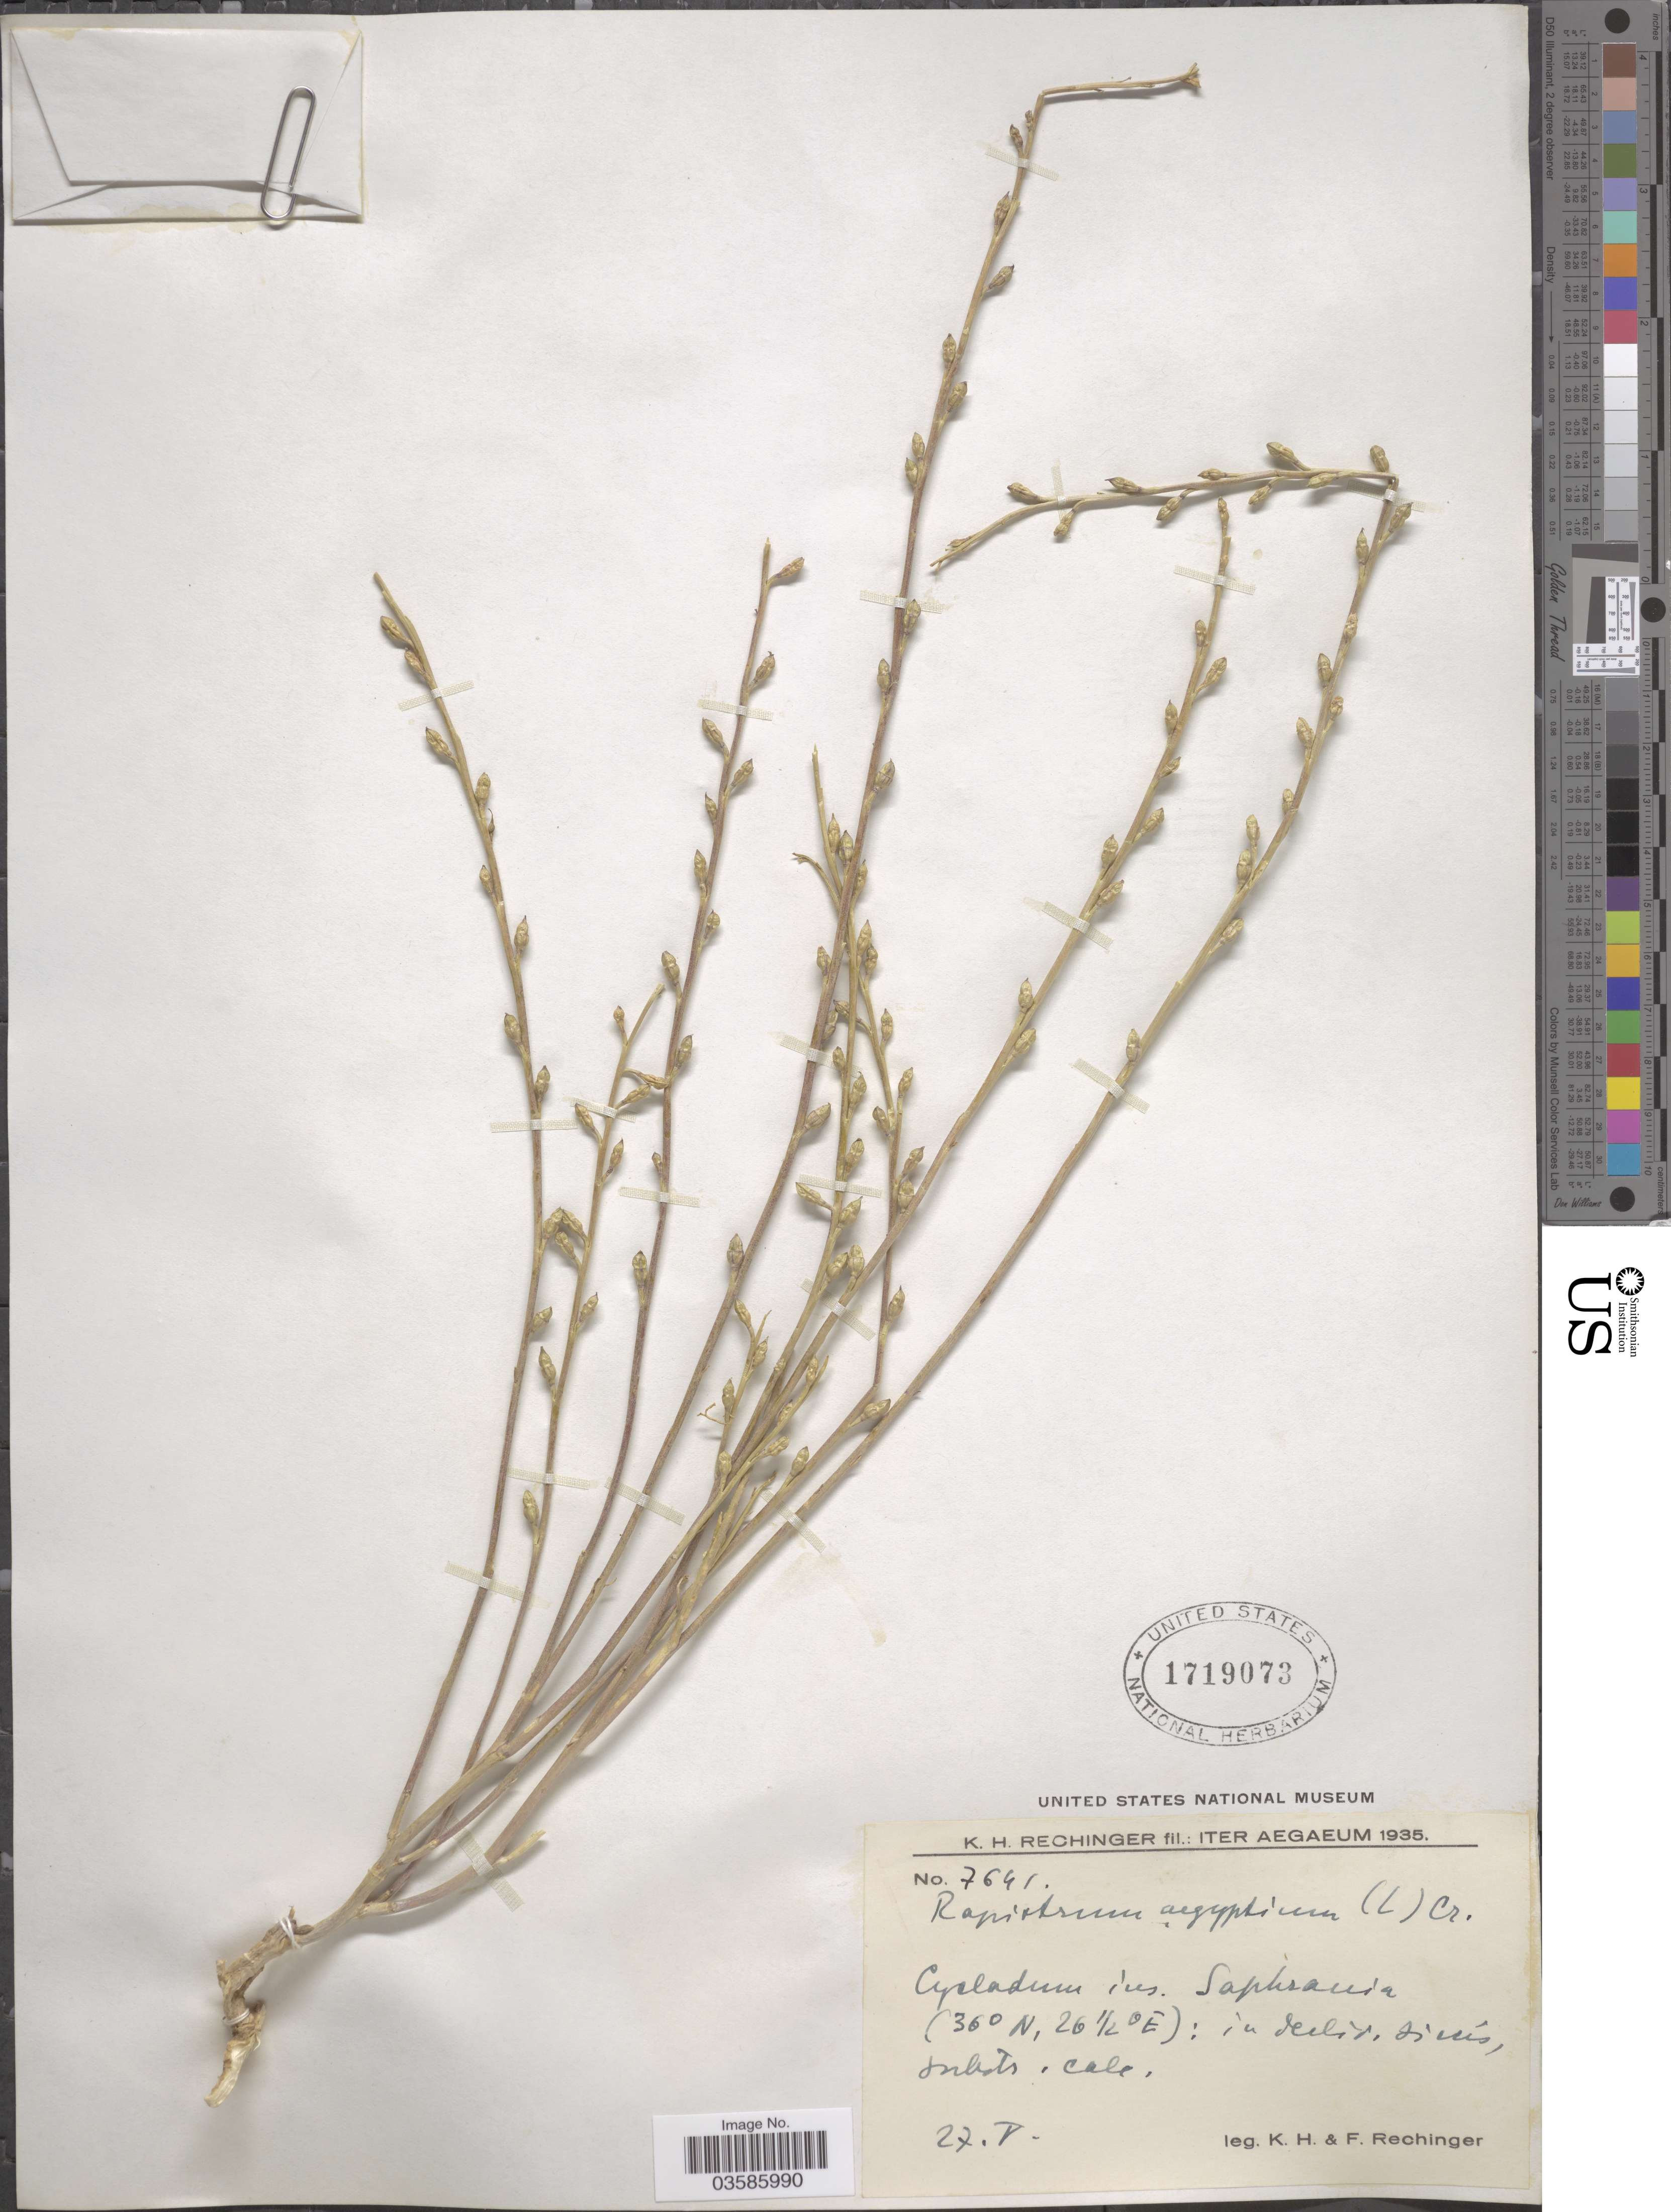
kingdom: Plantae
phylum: Tracheophyta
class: Magnoliopsida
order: Brassicales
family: Brassicaceae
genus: Rapistrum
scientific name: Rapistrum aegyptiacum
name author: (L.) W.T. Aiton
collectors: K. H. Rechinger & F. Rechinger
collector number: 7641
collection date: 1935-05-27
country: Greece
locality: Cycladum ins. Saphrania.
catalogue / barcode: US 1719073